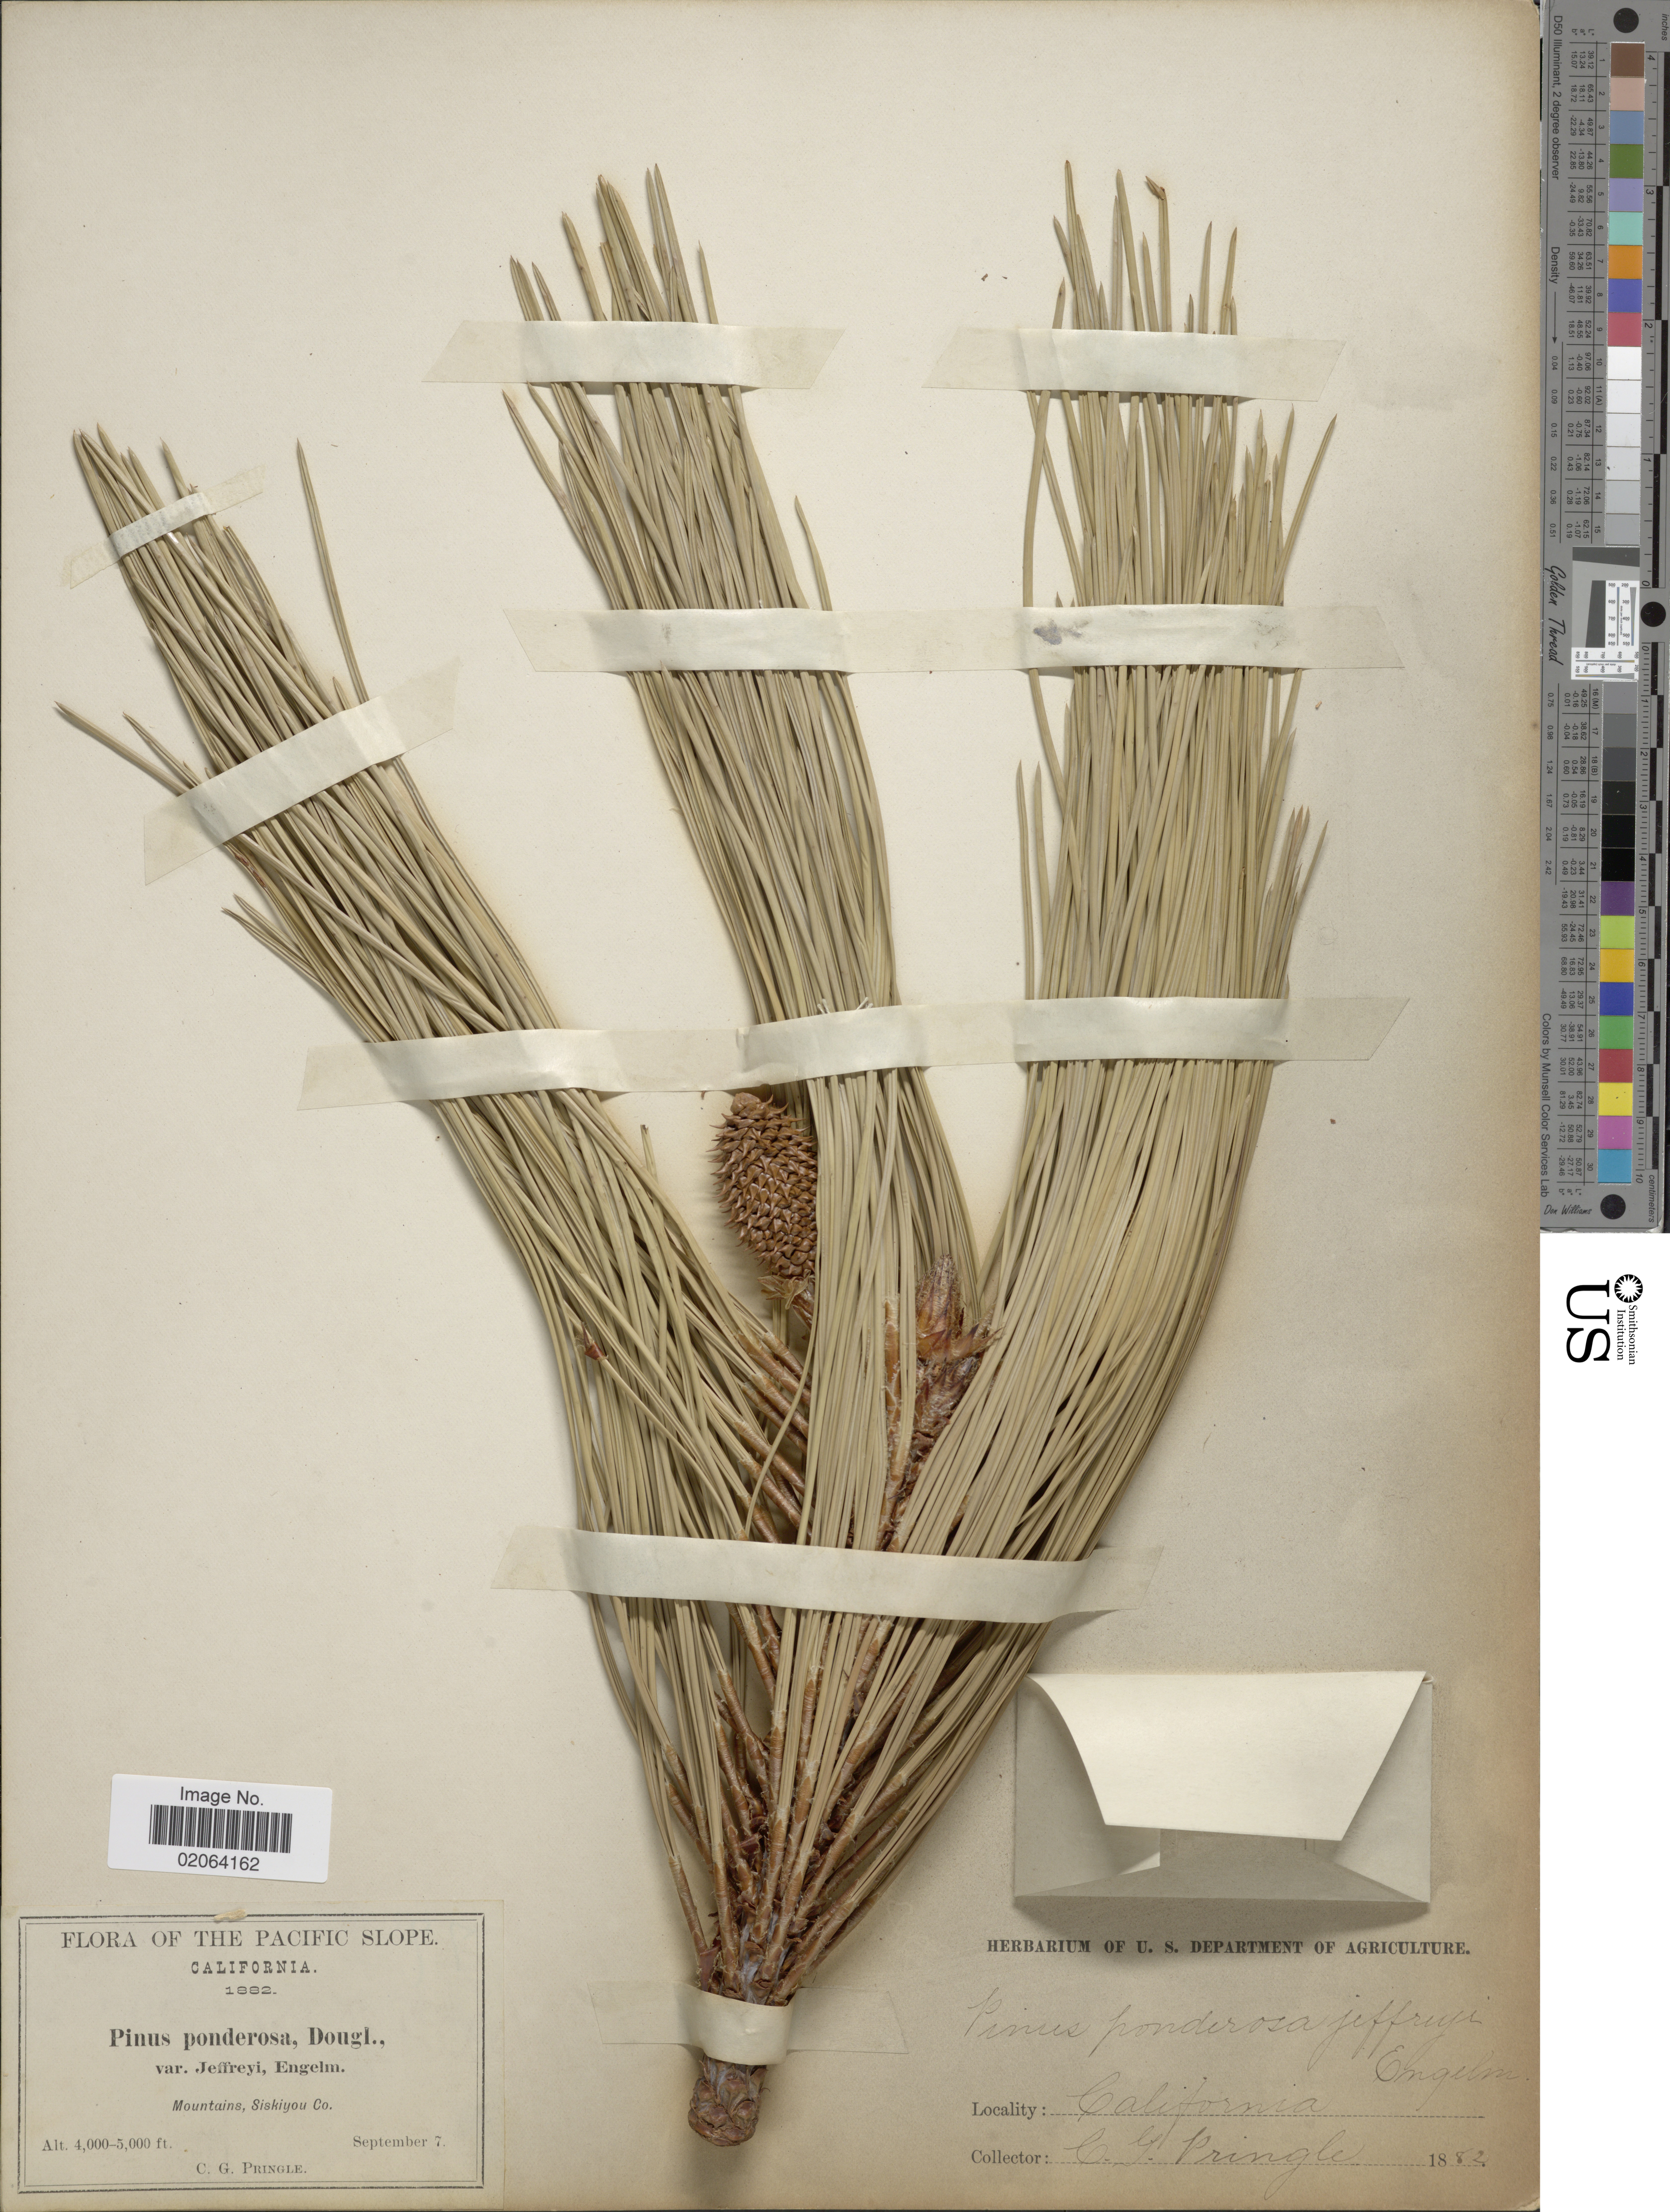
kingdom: Plantae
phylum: Tracheophyta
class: Pinopsida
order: Pinales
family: Pinaceae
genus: Pinus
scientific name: Pinus jeffreyi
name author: Balf.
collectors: C. G. Pringle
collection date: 1882-09-07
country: United States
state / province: California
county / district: Siskiyou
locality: Pacific Slope. Mountains, Siskiyou Co.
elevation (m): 1219